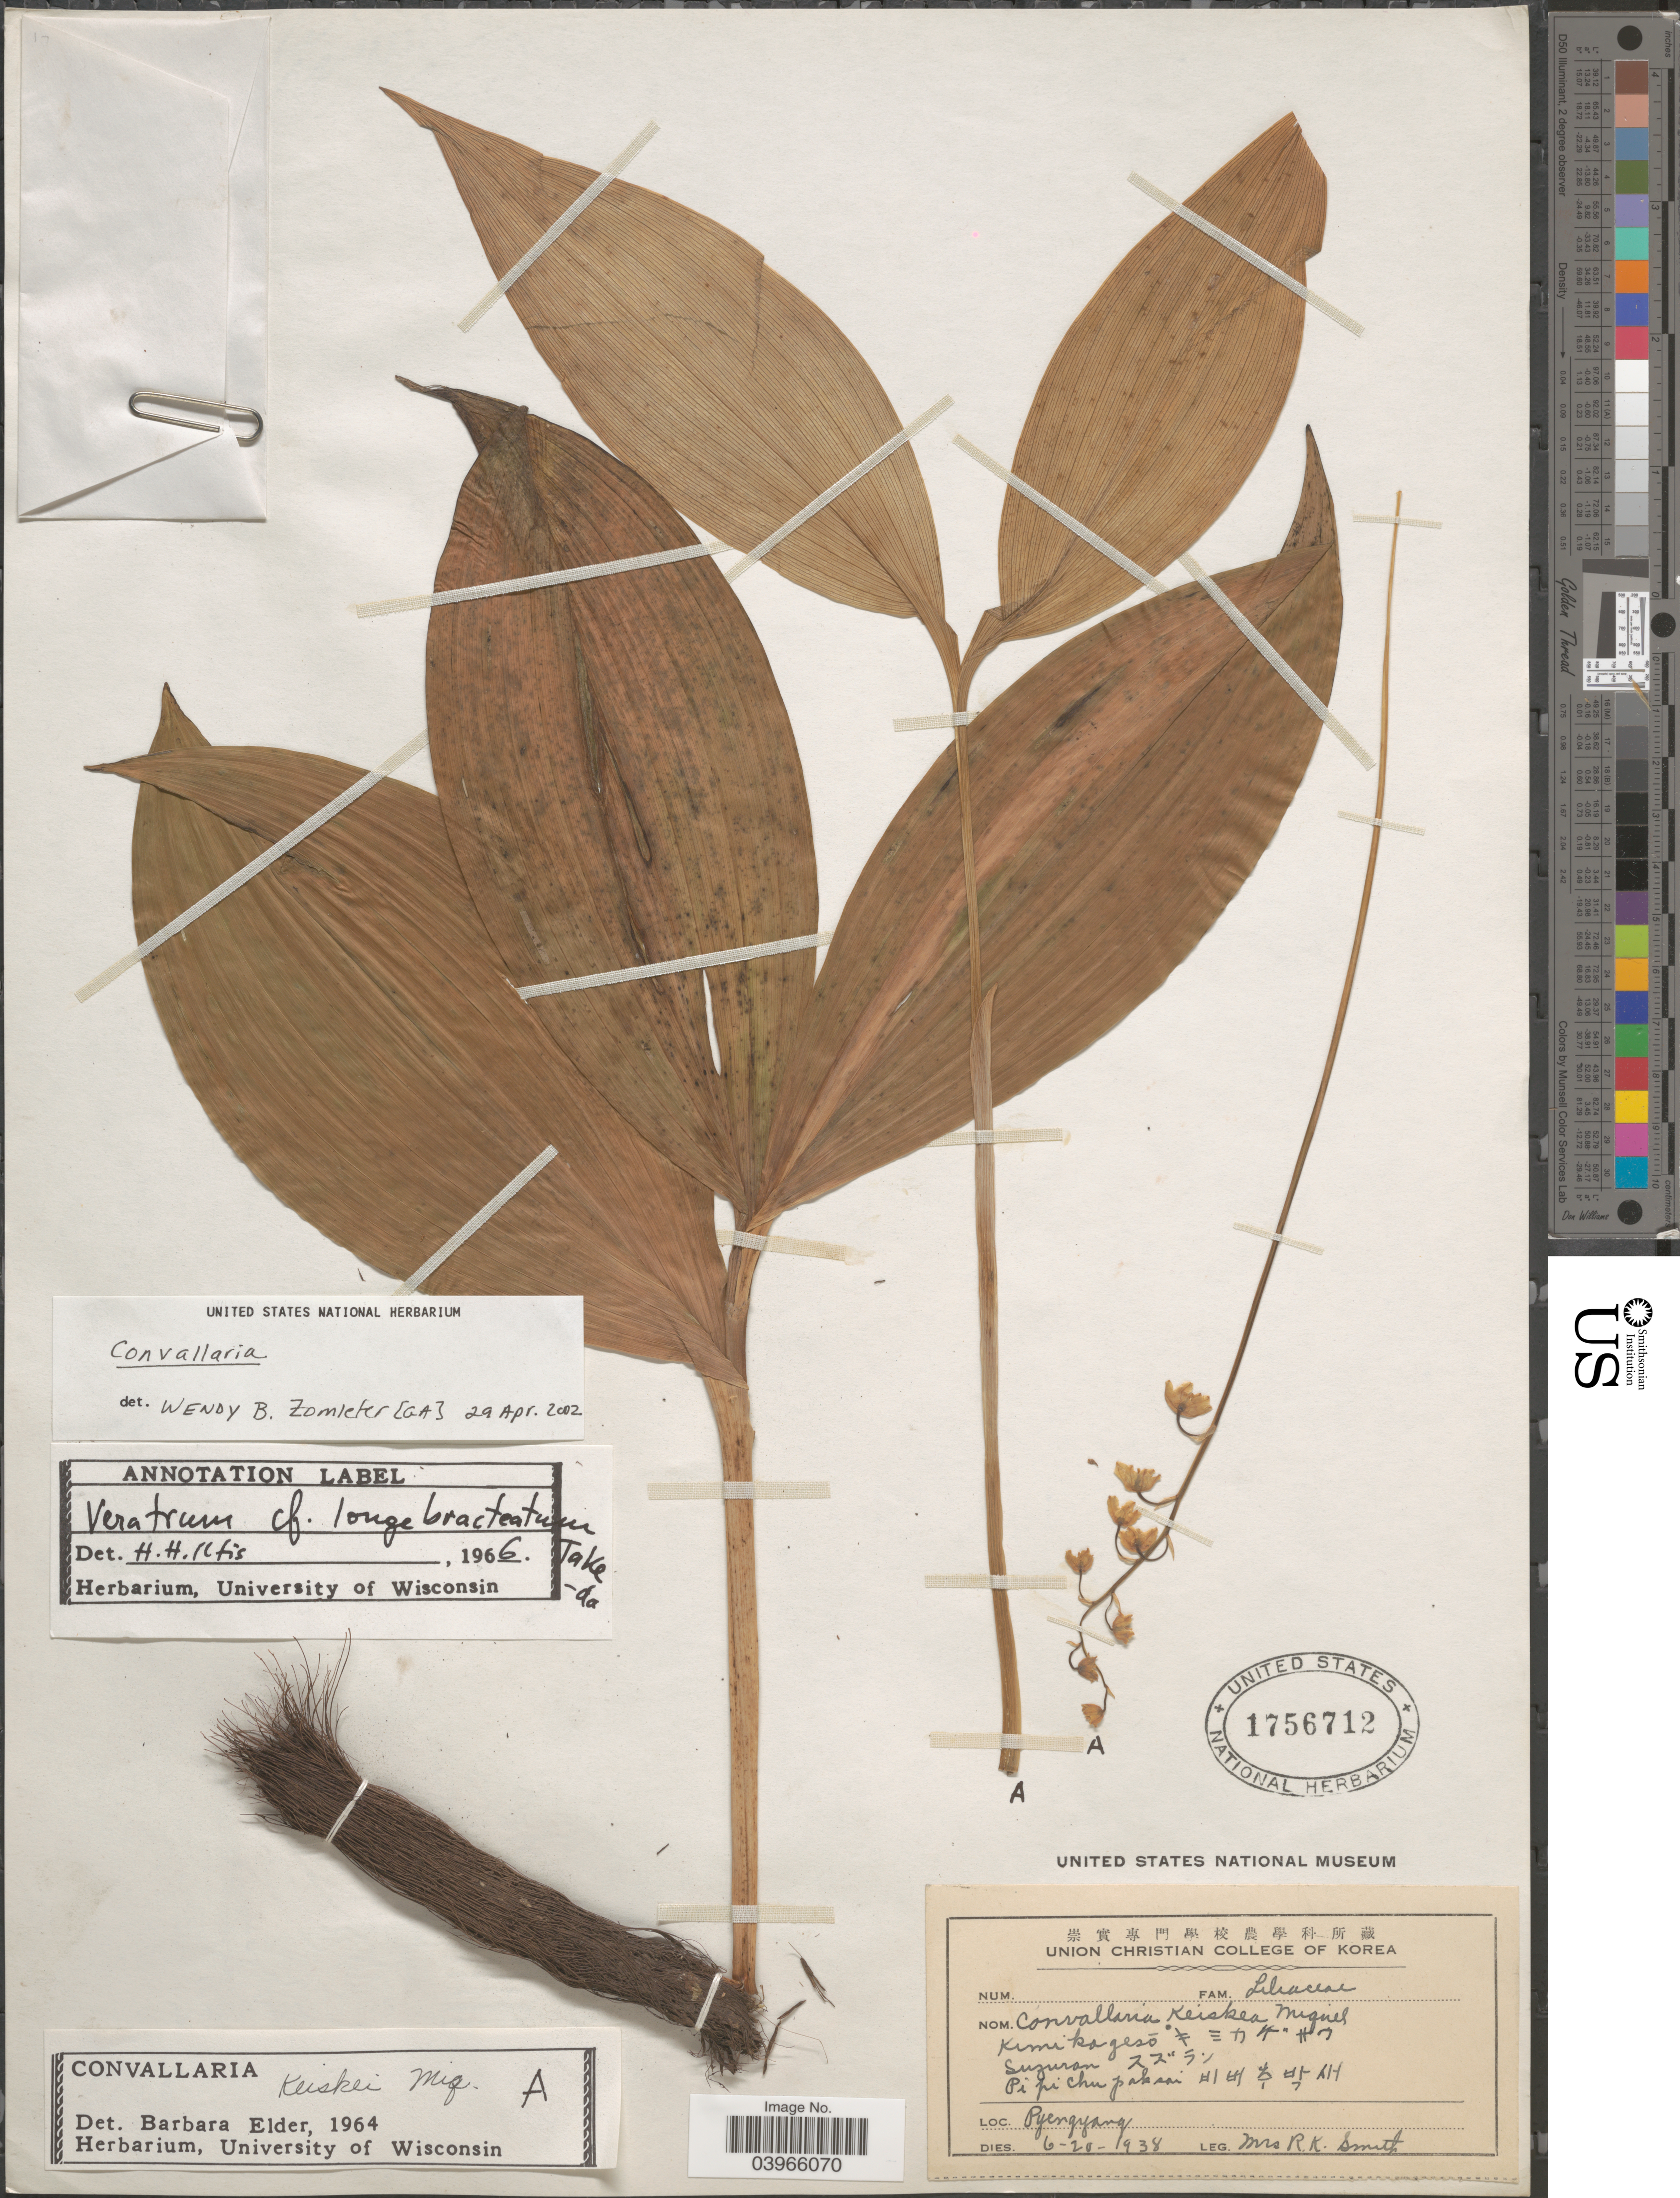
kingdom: Plantae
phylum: Tracheophyta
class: Liliopsida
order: Asparagales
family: Asparagaceae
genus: Convallaria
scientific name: Convallaria keiskei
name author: Miq.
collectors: Mrs. R. K. Smith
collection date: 1938-06-20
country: North Korea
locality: Suzuran X. Pi pi chu paksai X. [unsure placement] Pyengyang.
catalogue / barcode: US 1756712